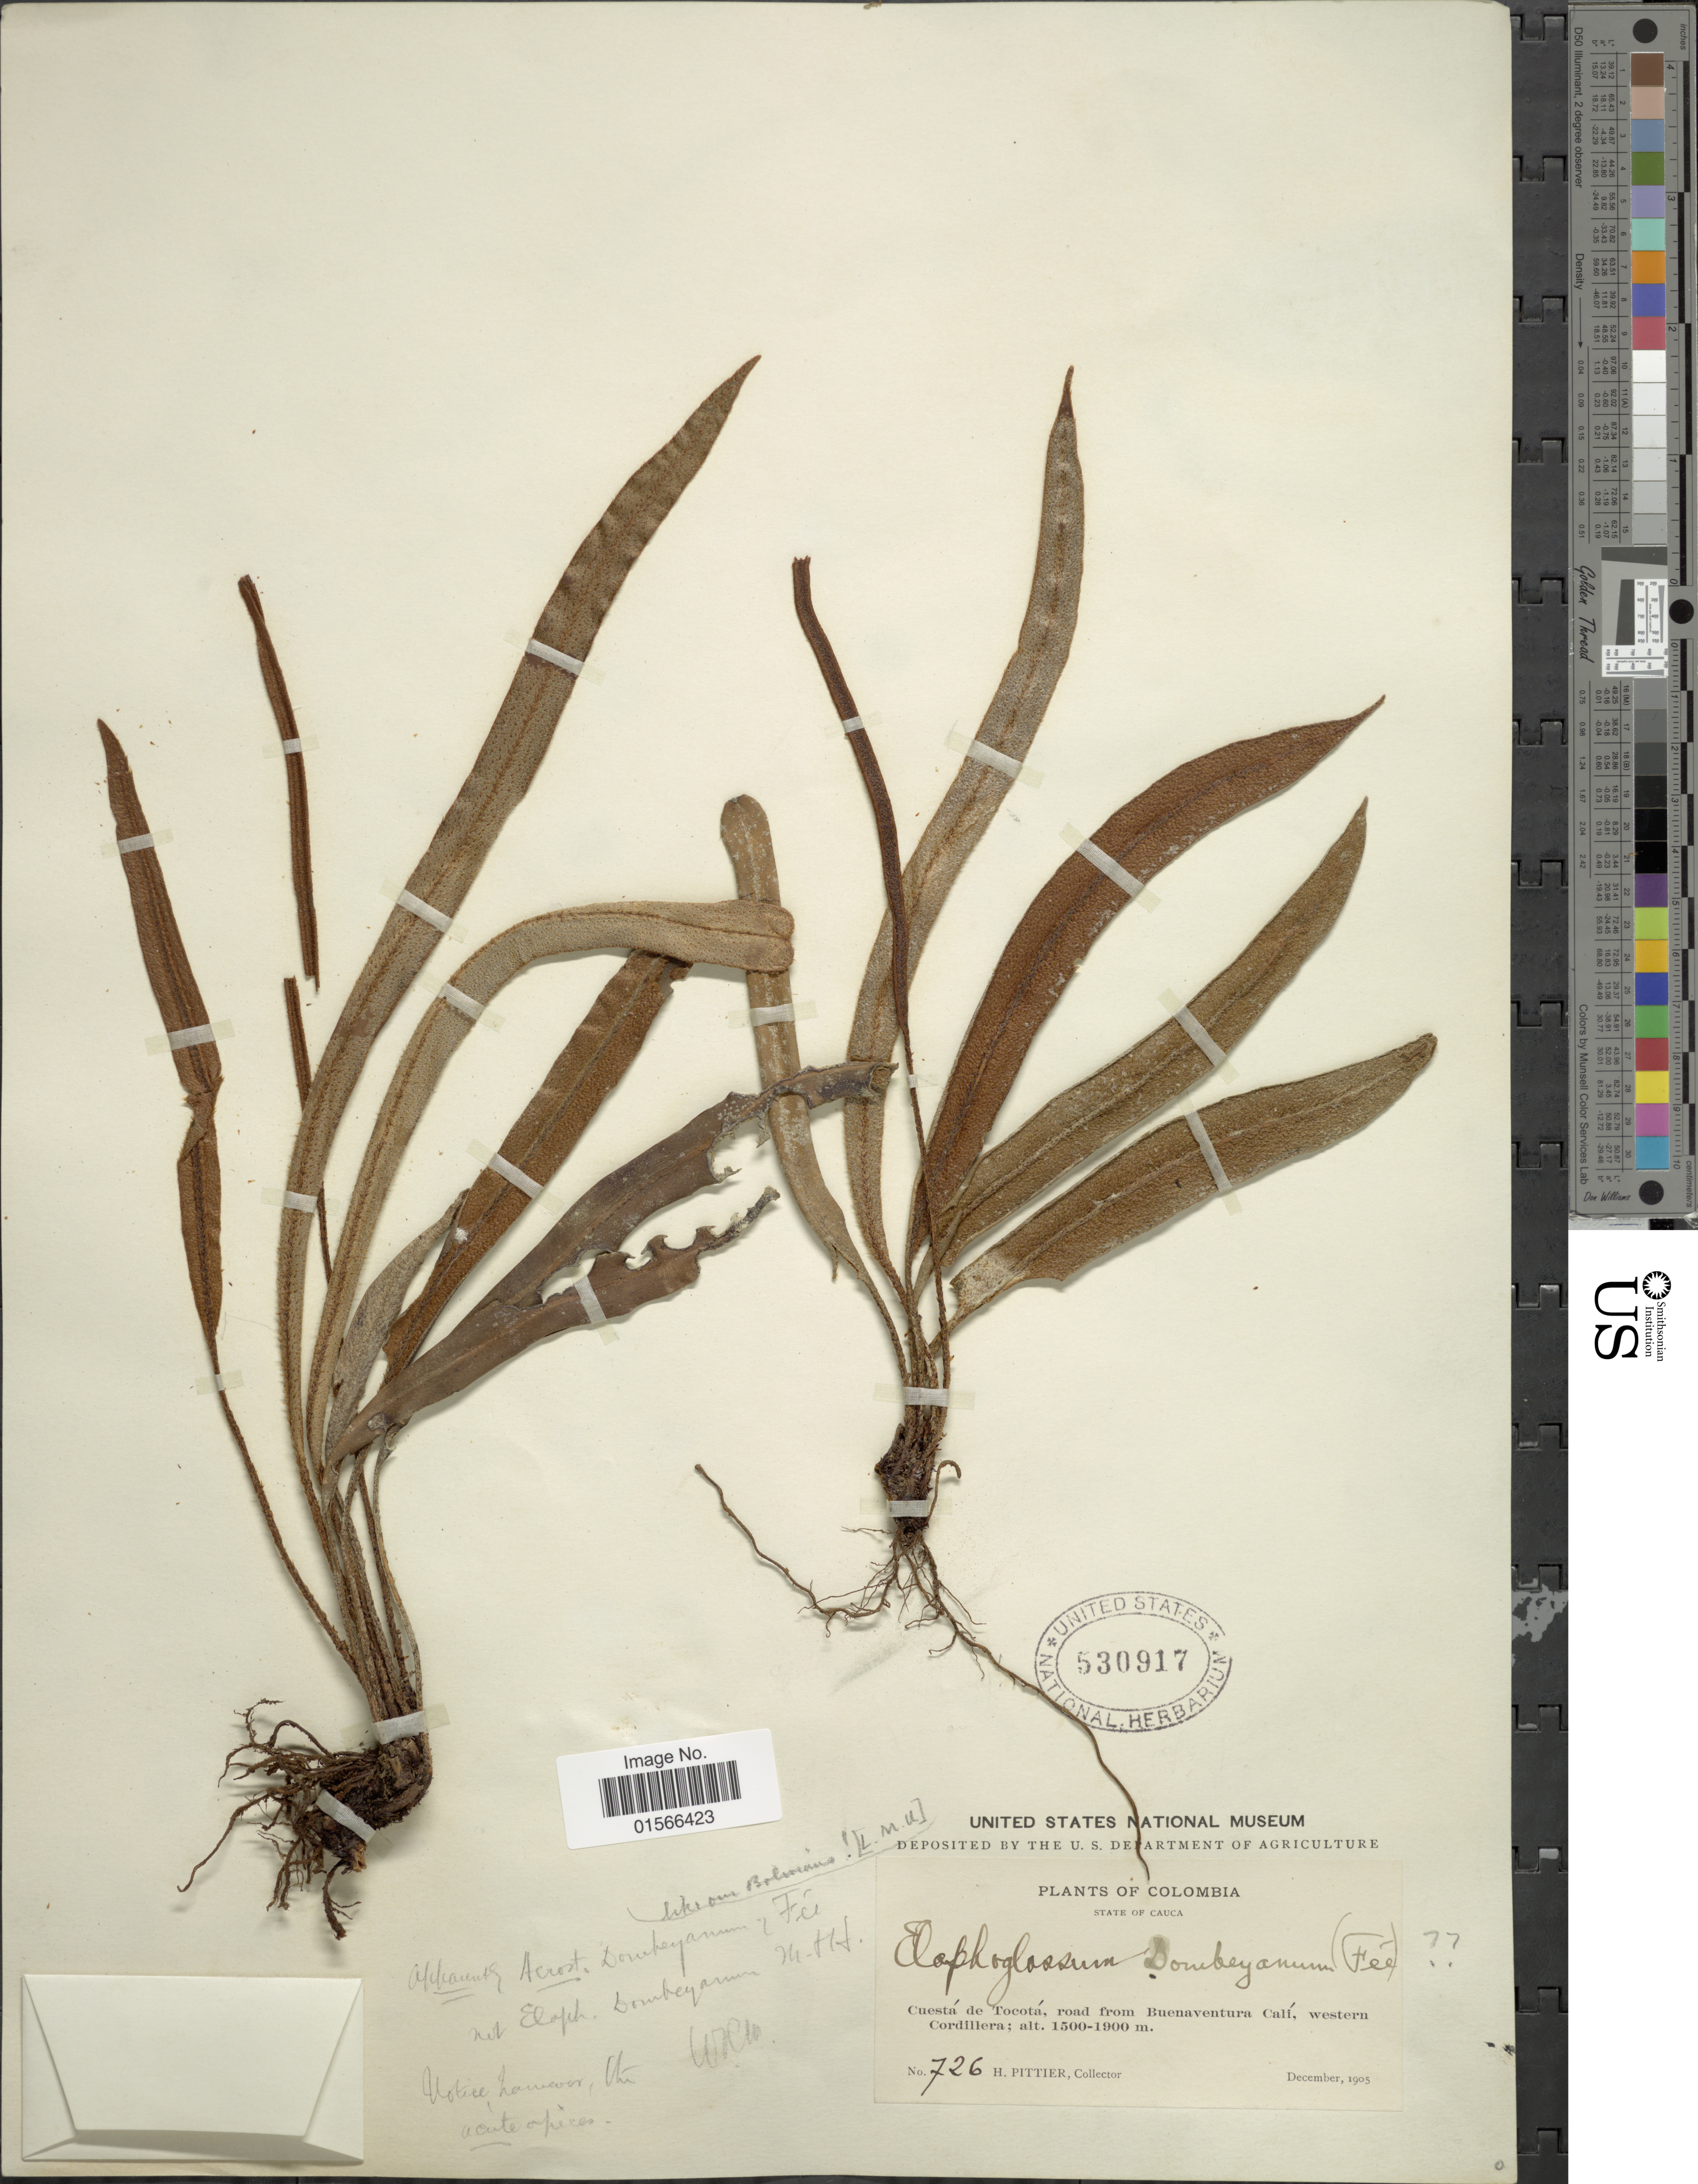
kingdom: Plantae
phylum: Tracheophyta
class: Polypodiopsida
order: Polypodiales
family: Dryopteridaceae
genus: Elaphoglossum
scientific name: Elaphoglossum dombeyanum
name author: (Fée) T.B. Moore & Houlston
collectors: H. F. Pittier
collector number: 726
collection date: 1905-12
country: Colombia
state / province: Cauca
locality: Cuestá de Tocotá, road from Buenaventura Calí, western Cordillera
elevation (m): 1500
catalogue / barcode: US 530917